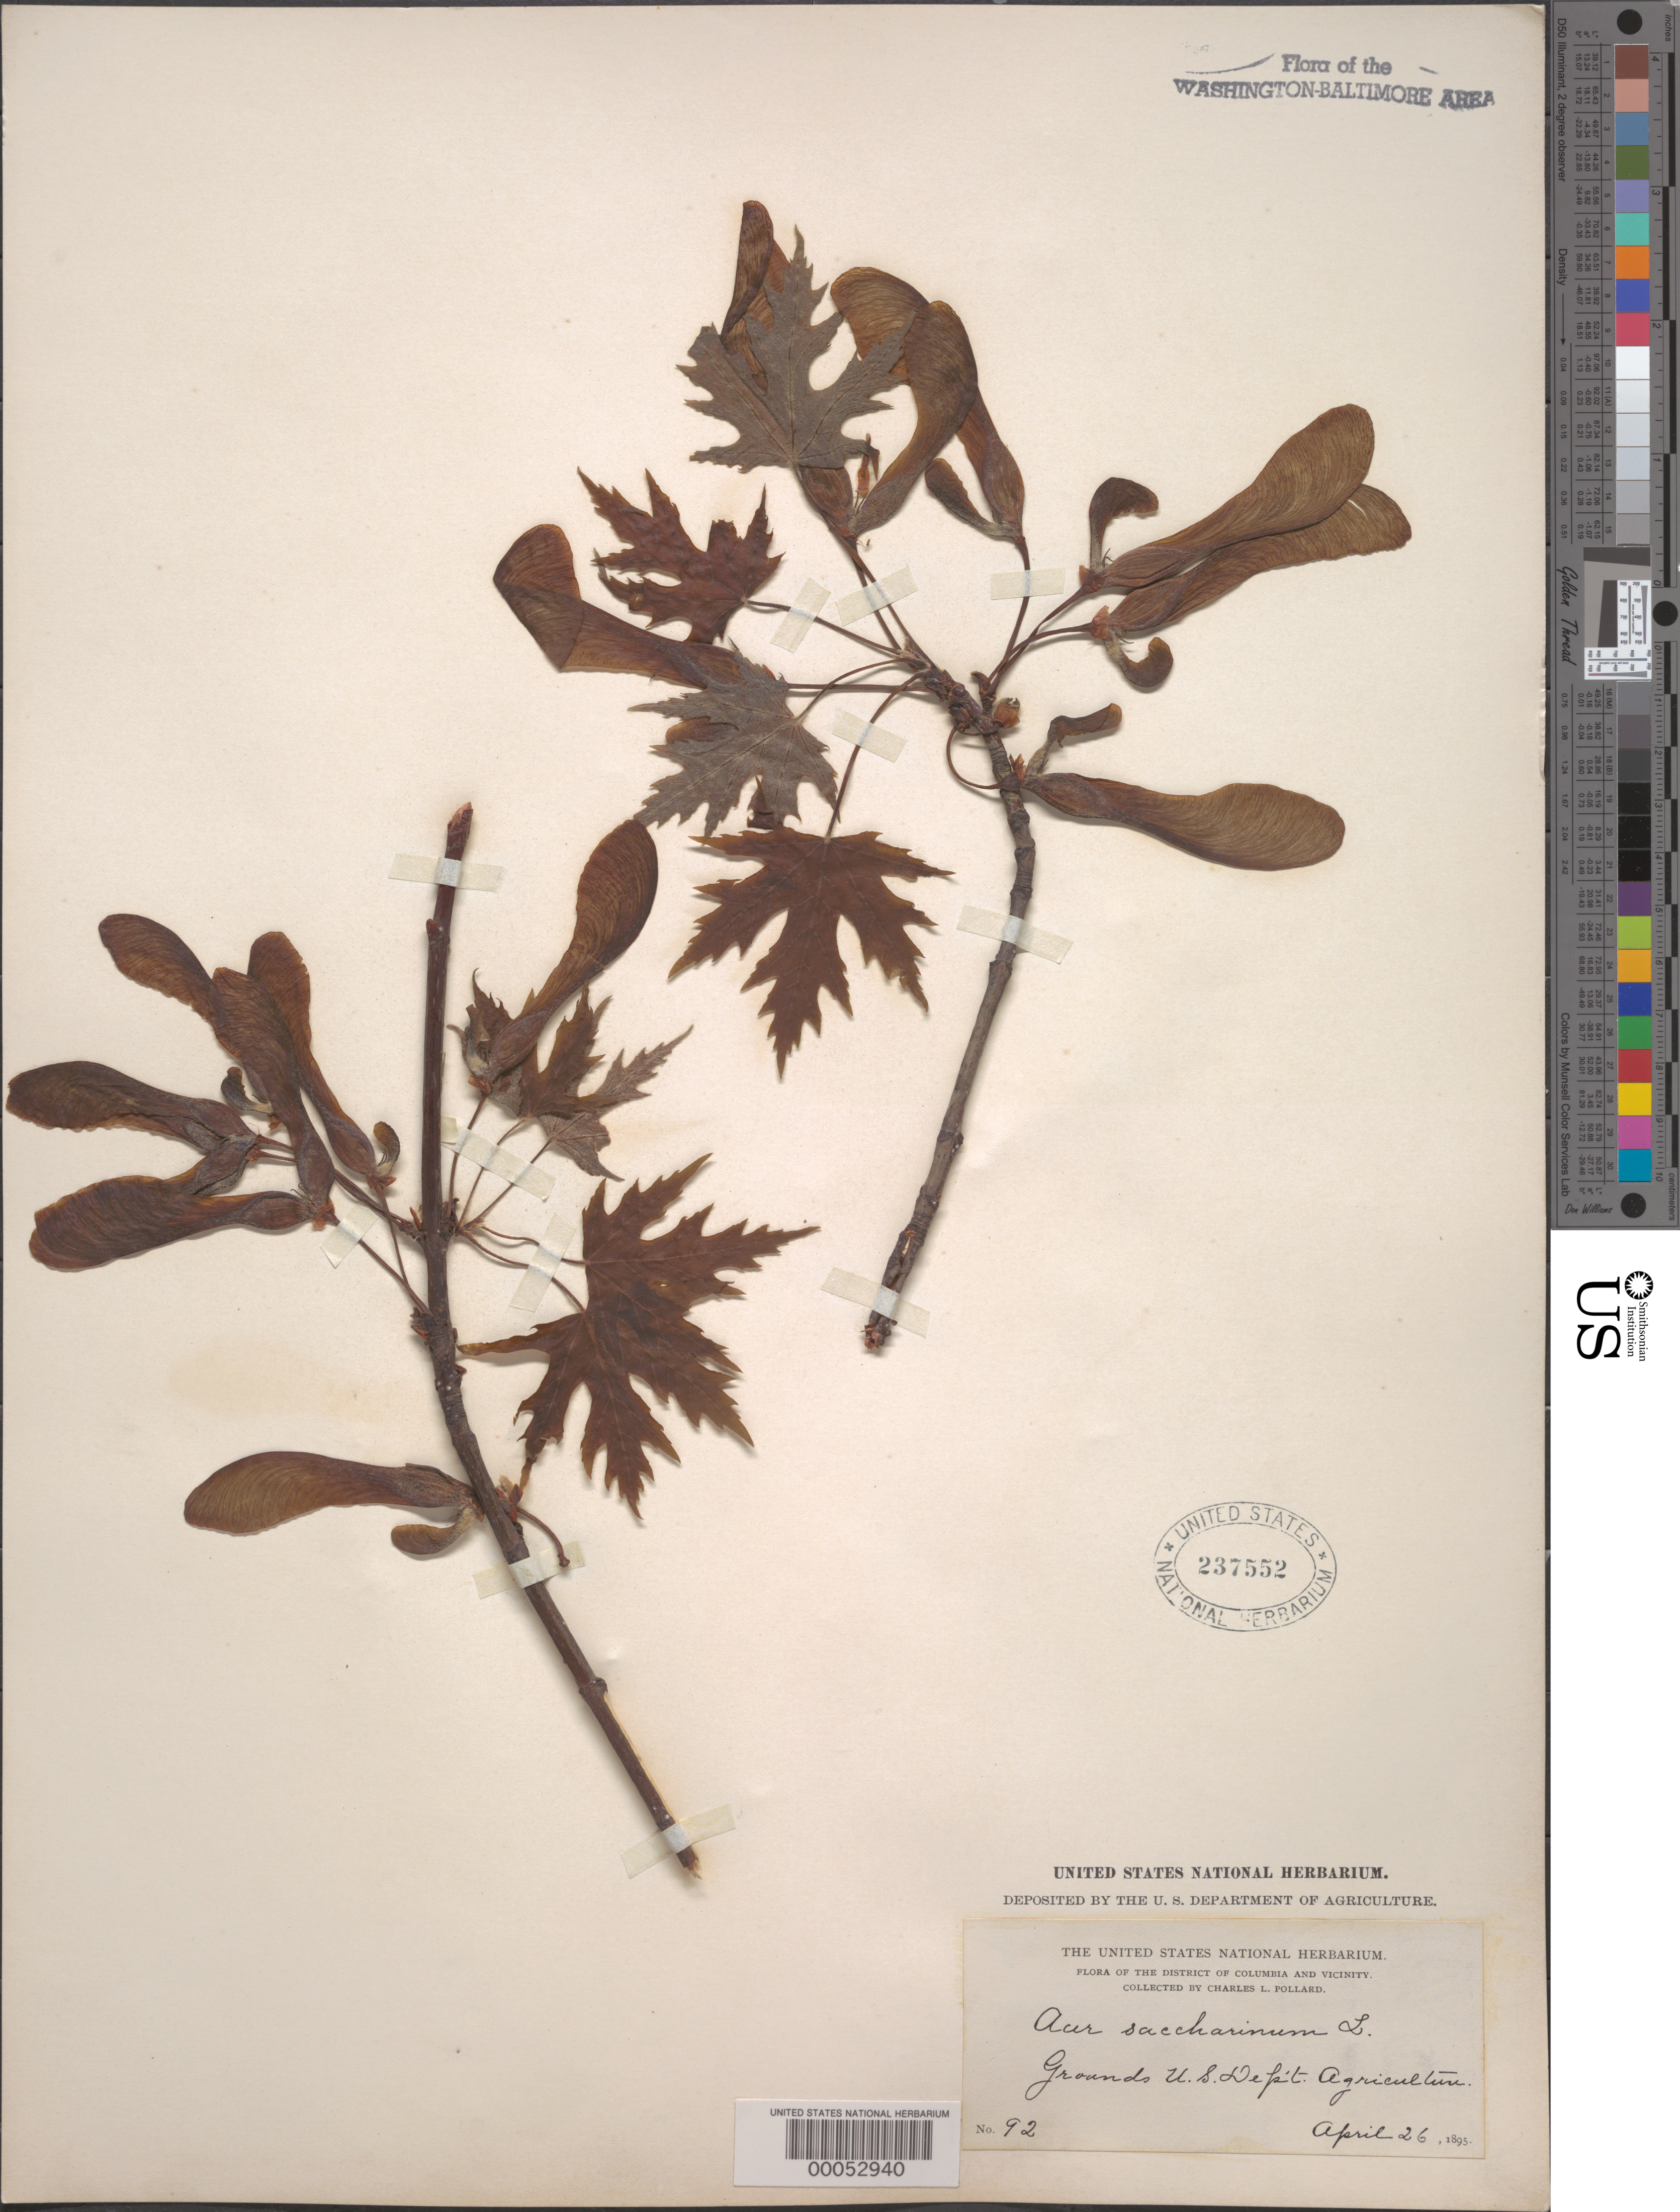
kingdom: Plantae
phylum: Tracheophyta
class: Magnoliopsida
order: Sapindales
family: Sapindaceae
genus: Acer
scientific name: Acer saccharinum subsp. floridanum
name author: (Chapm.) Wesm.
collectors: C. L. Pollard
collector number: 92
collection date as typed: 26 Apr 1895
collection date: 1895-04-26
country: United States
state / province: District of Columbia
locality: Agriculture Dept.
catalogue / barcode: US 237552